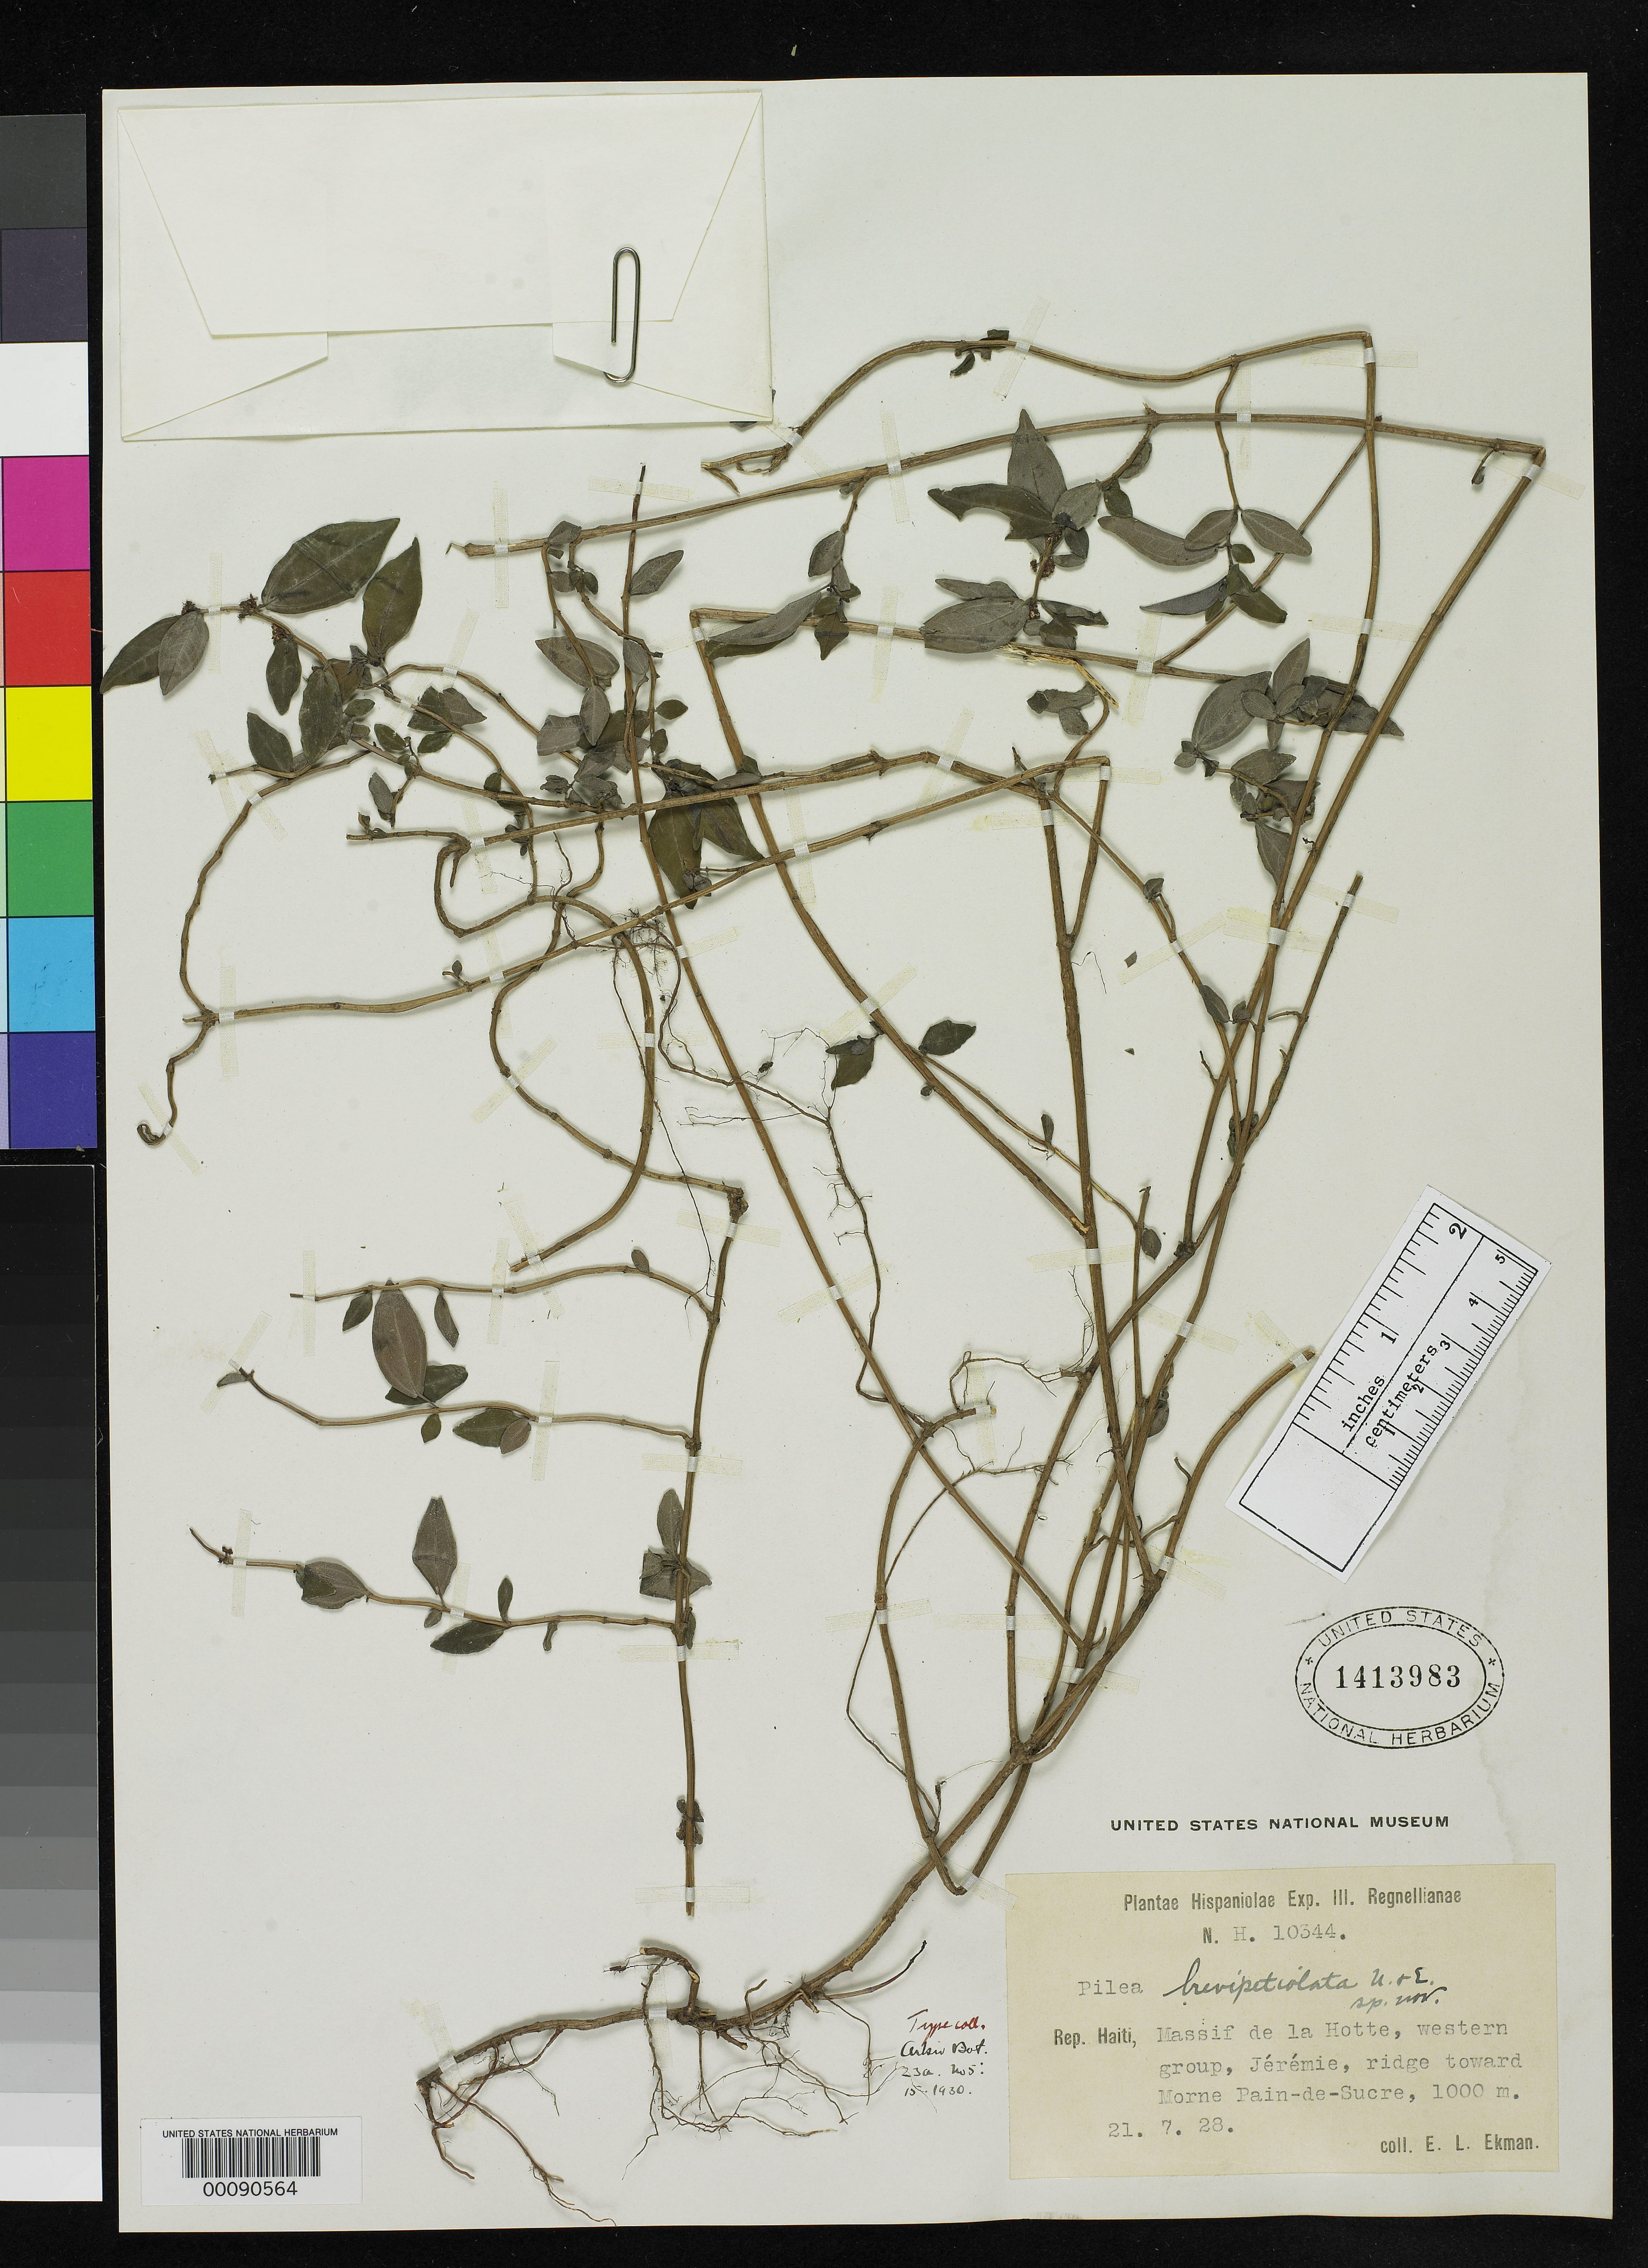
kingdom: Plantae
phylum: Tracheophyta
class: Magnoliopsida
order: Rosales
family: Urticaceae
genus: Pilea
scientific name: Pilea brevipetiolata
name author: Urb. & Ekman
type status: Isotype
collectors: E. L. Ekman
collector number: H 10344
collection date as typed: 21 Jul 1928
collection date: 1928-07-21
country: Haiti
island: Hispaniola Island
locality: Massif de La Hotte, Jeremie, Montibus inter Lopineau & Morne Pain-de-sucre.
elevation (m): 1000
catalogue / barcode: US 1413983